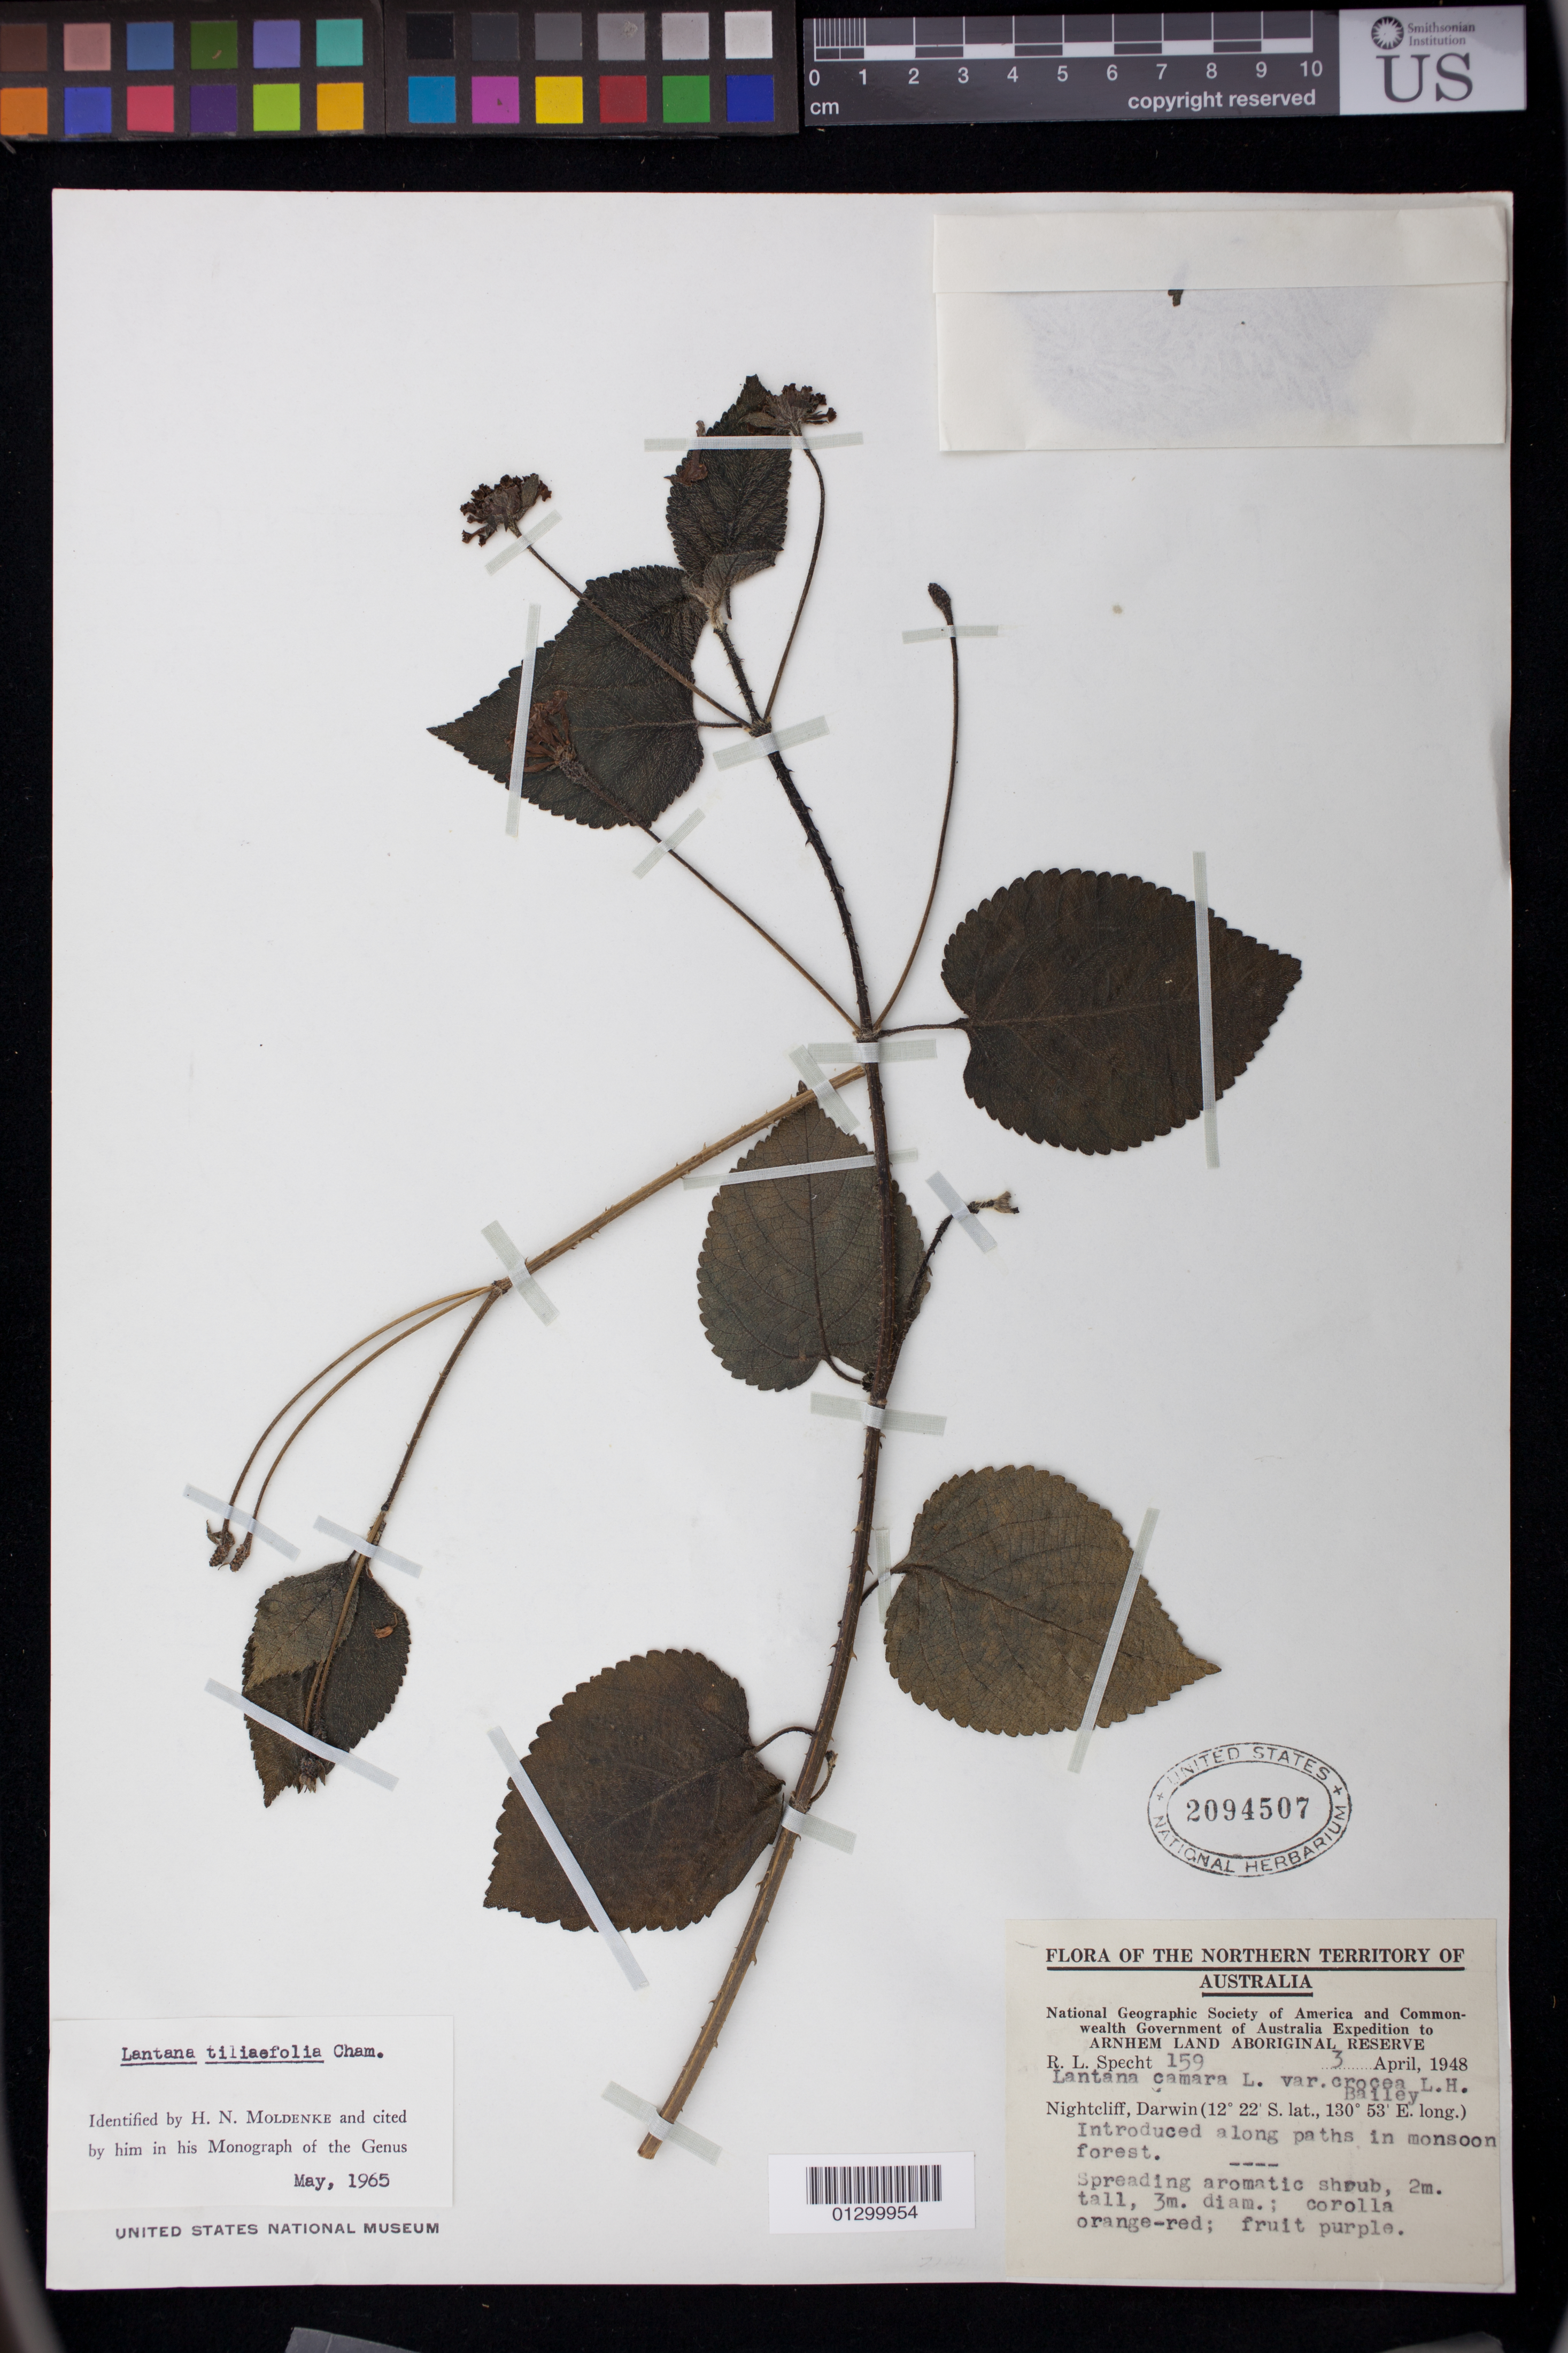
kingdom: Plantae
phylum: Tracheophyta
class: Magnoliopsida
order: Lamiales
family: Verbenaceae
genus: Lantana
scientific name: Lantana tiliifolia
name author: Cham.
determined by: Moldenke, H. N.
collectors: R. L. Specht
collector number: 159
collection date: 1948-04-03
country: Australia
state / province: Northern Territory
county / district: Darwin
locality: Arnhem Land Aboriginal Reserve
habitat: Introduced along paths in monsoon forest.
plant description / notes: Spreading aromatic shrub, 2 m. tall, 3 m. diam.; corolla orage-red; fruit purple.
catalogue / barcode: US 2094507